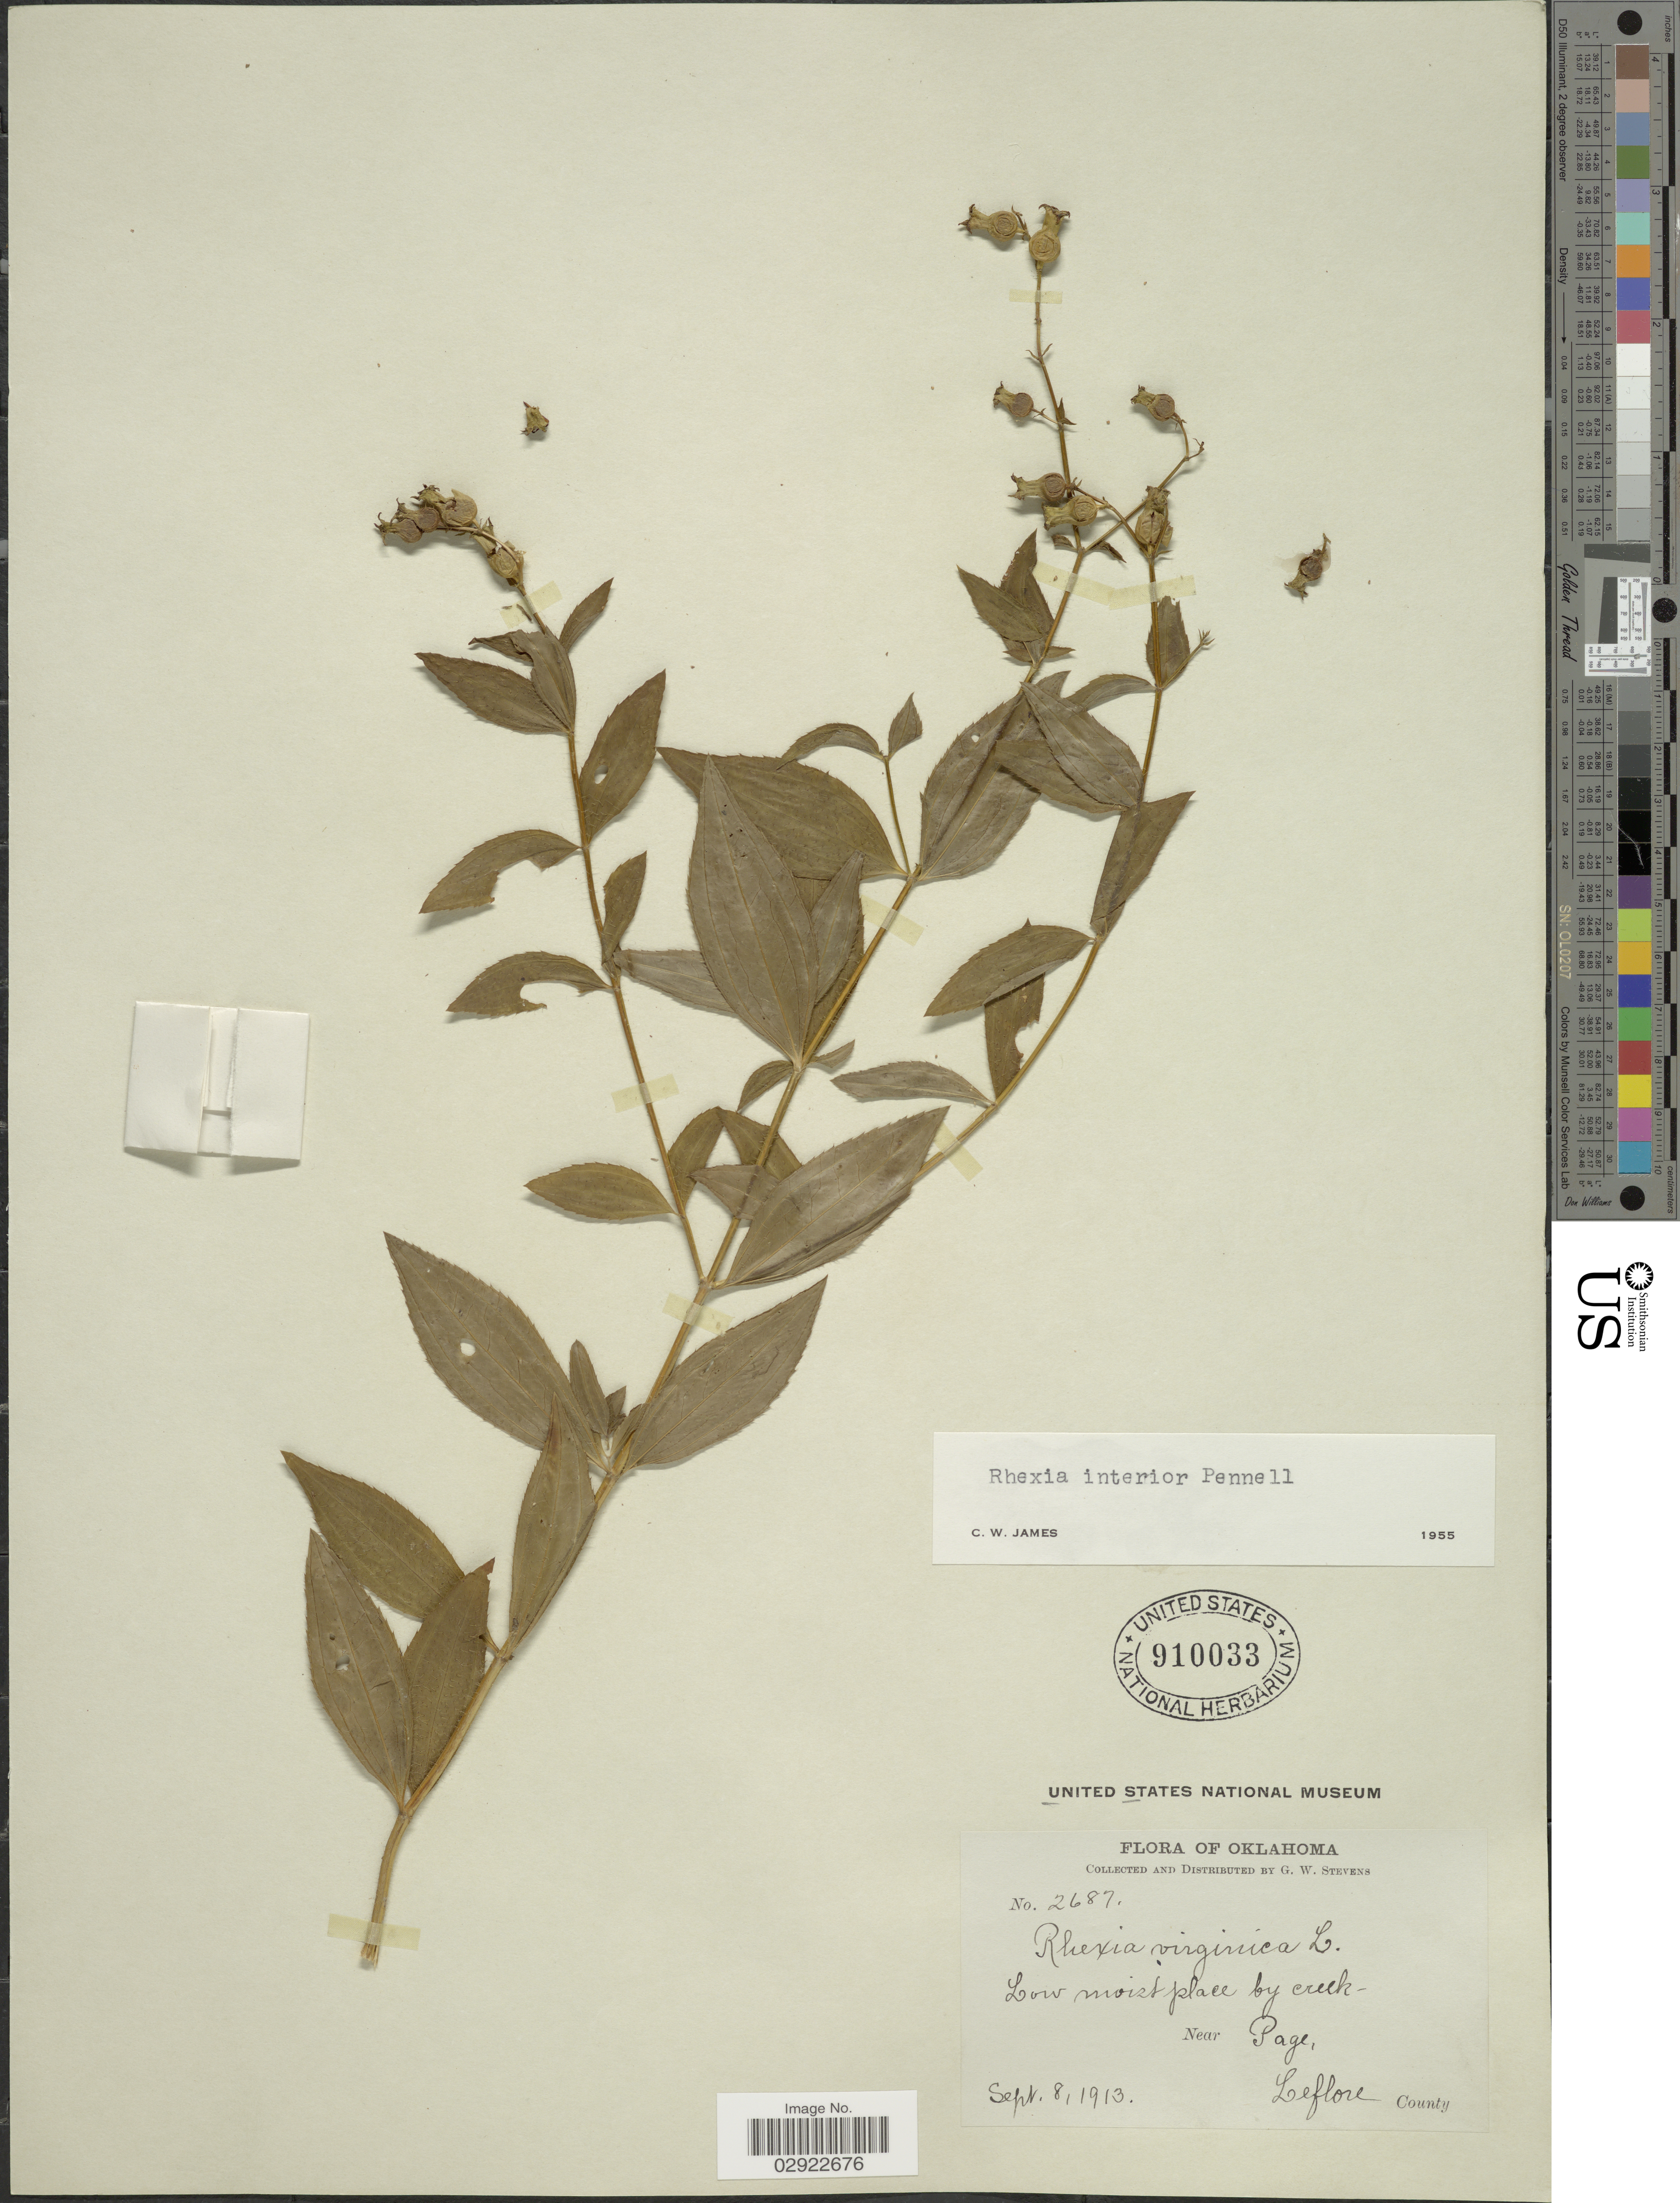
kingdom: Plantae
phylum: Tracheophyta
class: Magnoliopsida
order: Myrtales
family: Melastomataceae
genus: Rhexia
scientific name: Rhexia interior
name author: Pennell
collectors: G. W. Stevens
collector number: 2687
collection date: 1913-09-08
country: United States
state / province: Oklahoma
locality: Near Page, Leflore County.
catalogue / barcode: US 910033